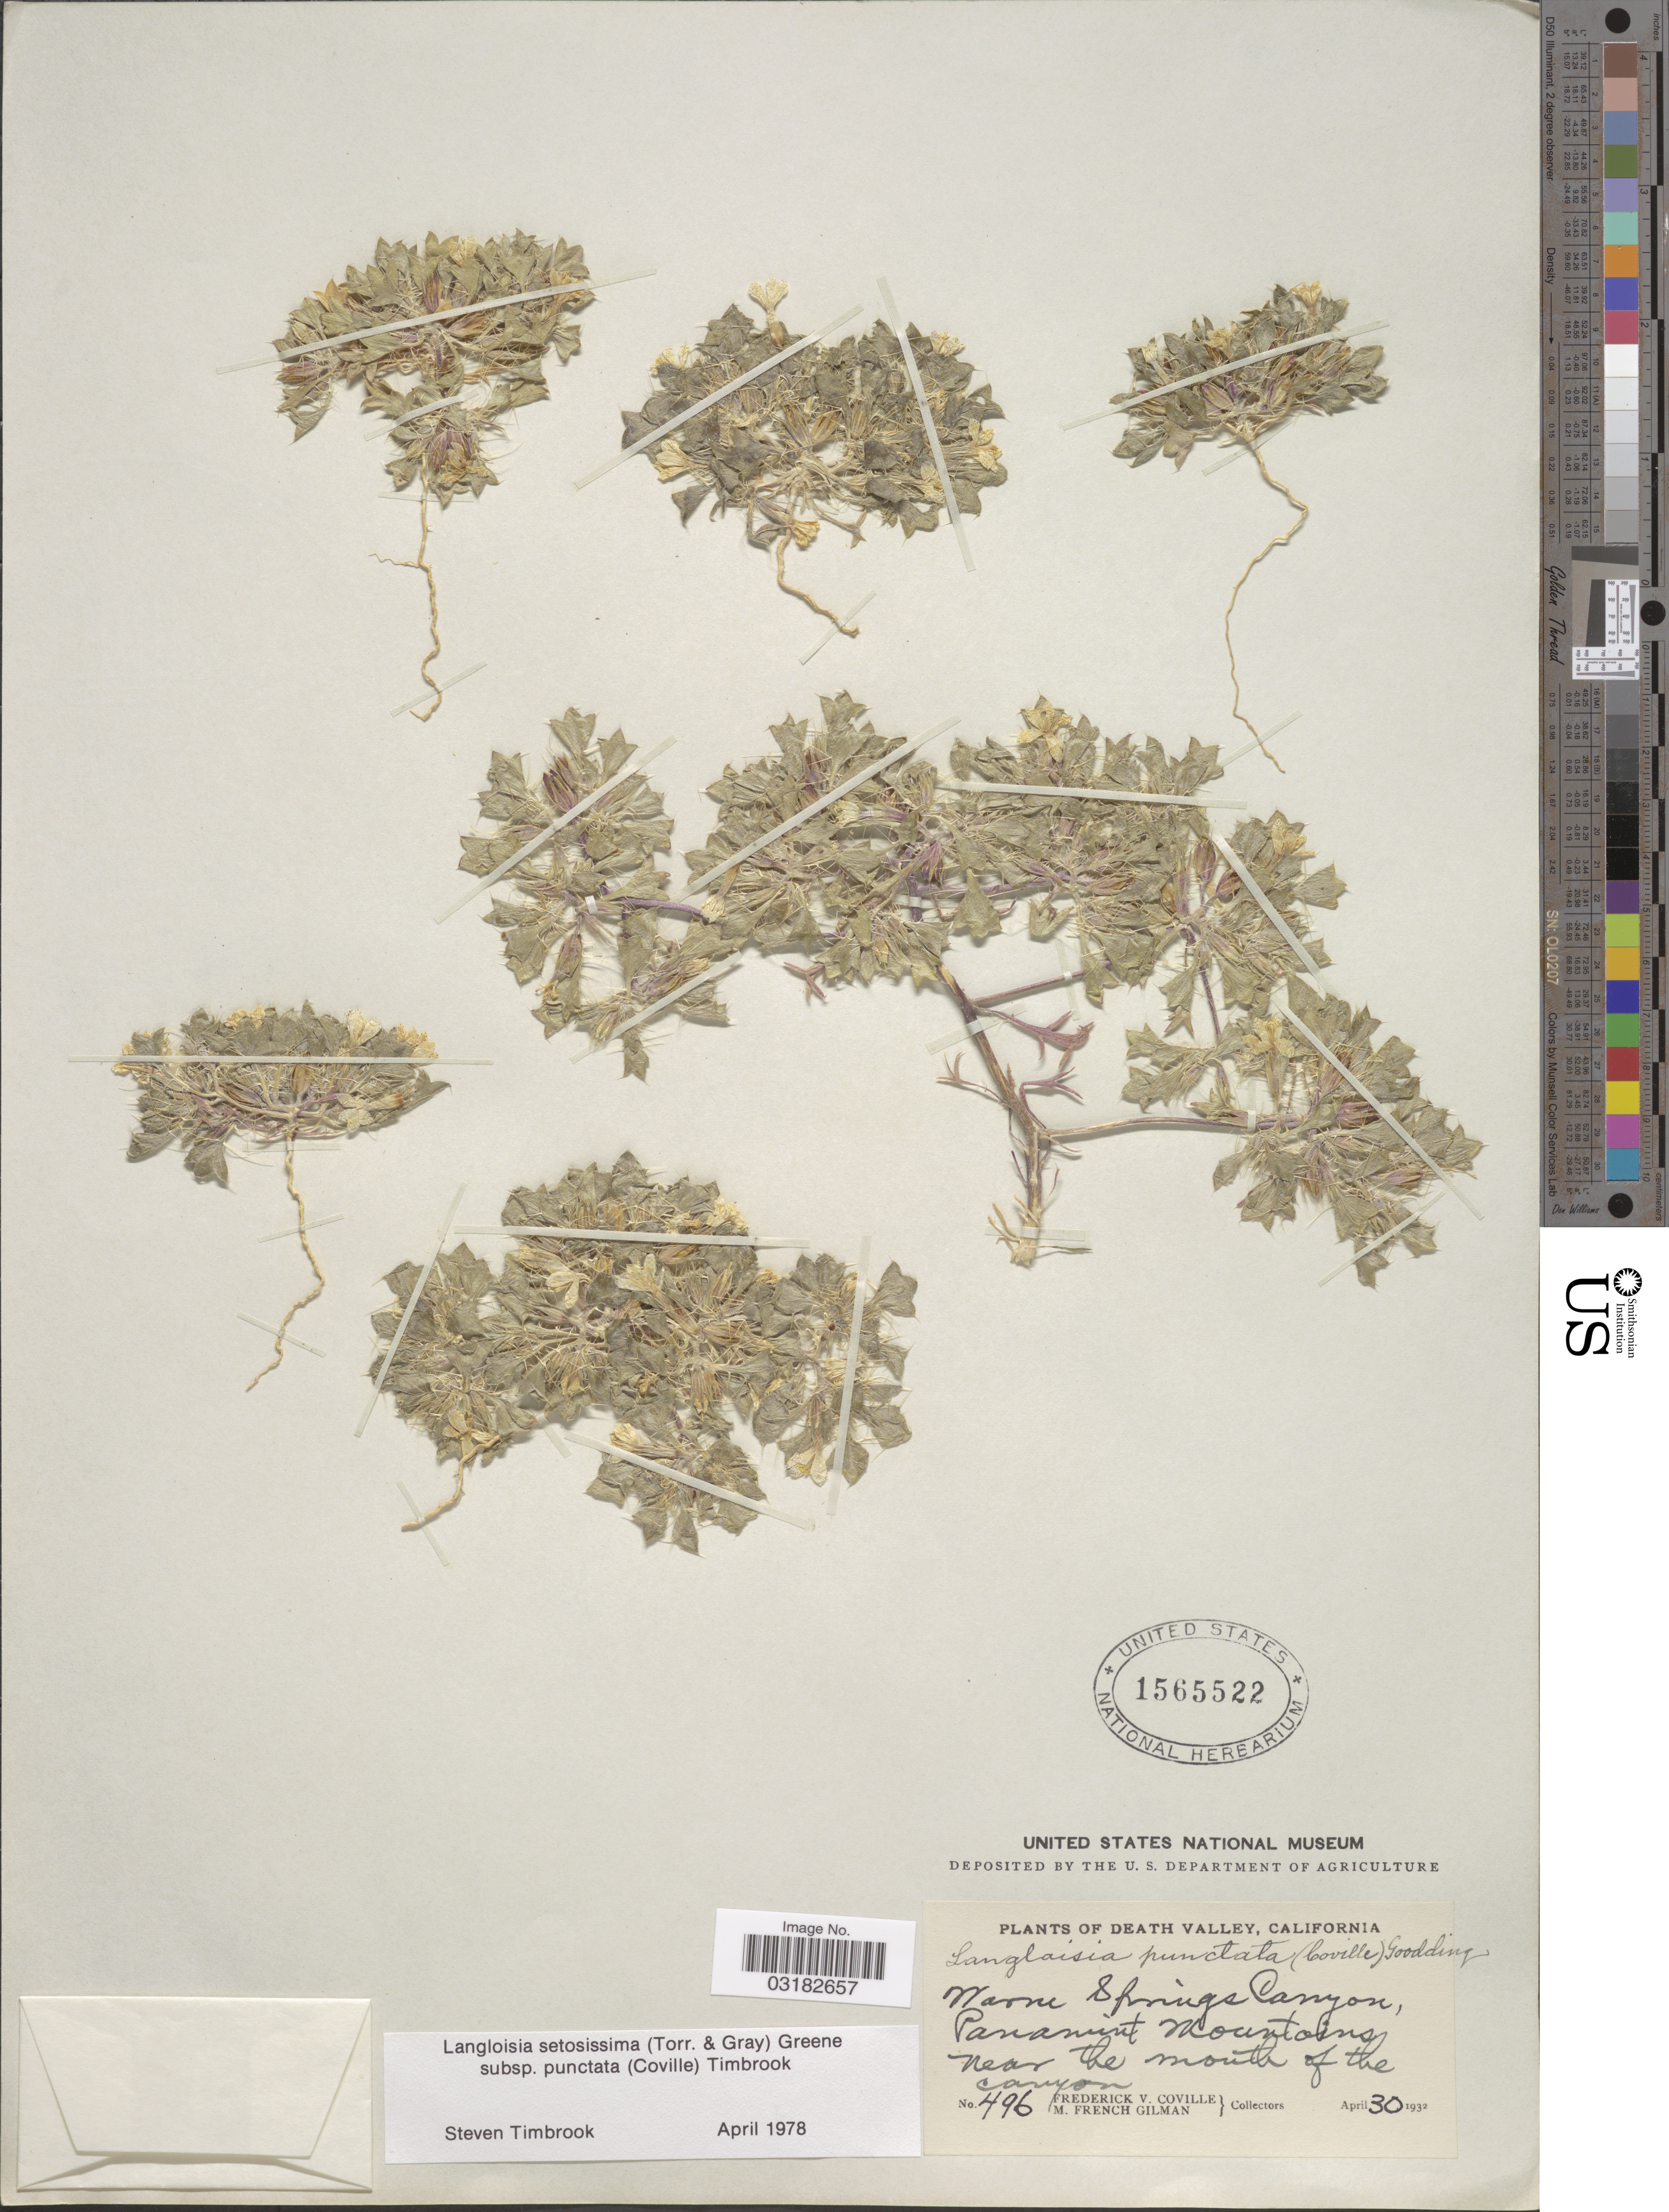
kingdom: Plantae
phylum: Tracheophyta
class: Magnoliopsida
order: Ericales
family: Polemoniaceae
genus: Langloisia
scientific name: Langloisia setosissima subsp. punctata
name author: (A. Gray ex Coville) Timbrook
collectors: F. V. Coville & M. F. Gilman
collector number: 496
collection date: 1932-04-30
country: United States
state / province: California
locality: Death Valley, Moore Springs Canyon, Panamint Mountains, near the mouth of the canyon.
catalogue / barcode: US 1565522